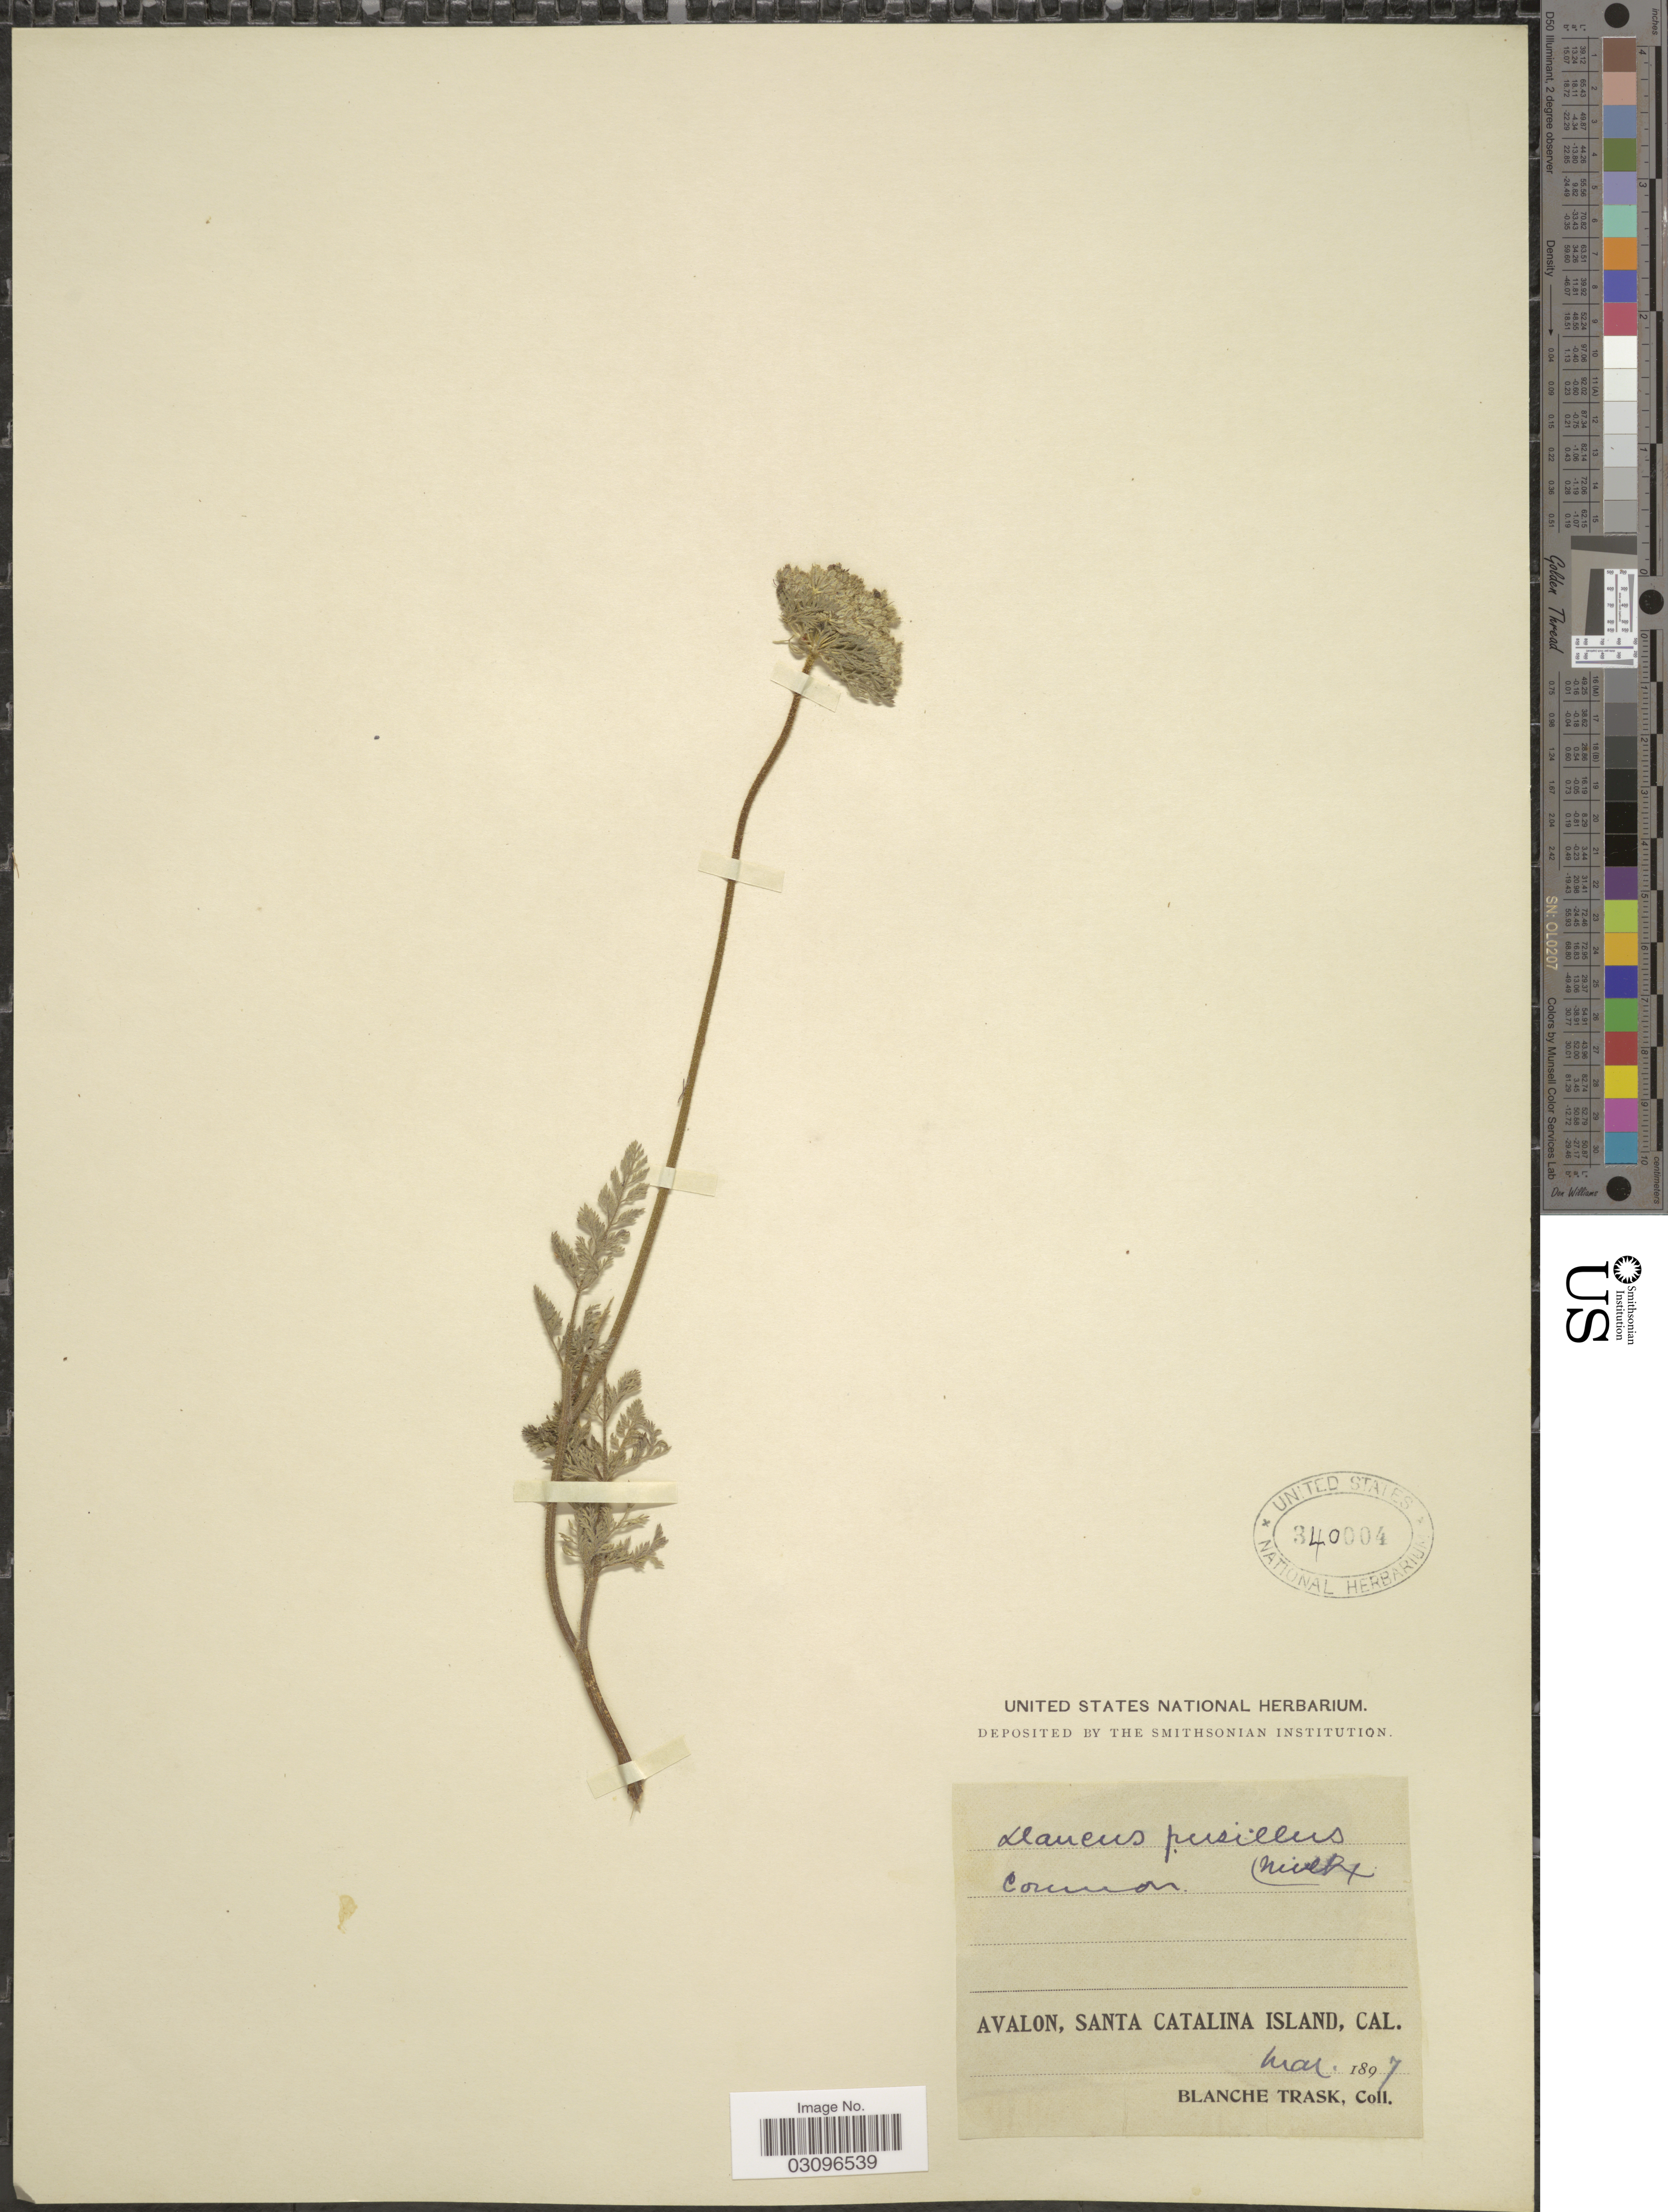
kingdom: Plantae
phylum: Tracheophyta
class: Magnoliopsida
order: Apiales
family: Apiaceae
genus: Daucus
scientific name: Daucus pusillus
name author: Michx.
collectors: B. Trask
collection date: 1897-03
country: United States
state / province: California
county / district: Los Angeles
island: Santa Catalina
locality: Avalon, Santa Catalina Island.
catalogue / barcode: US 340004